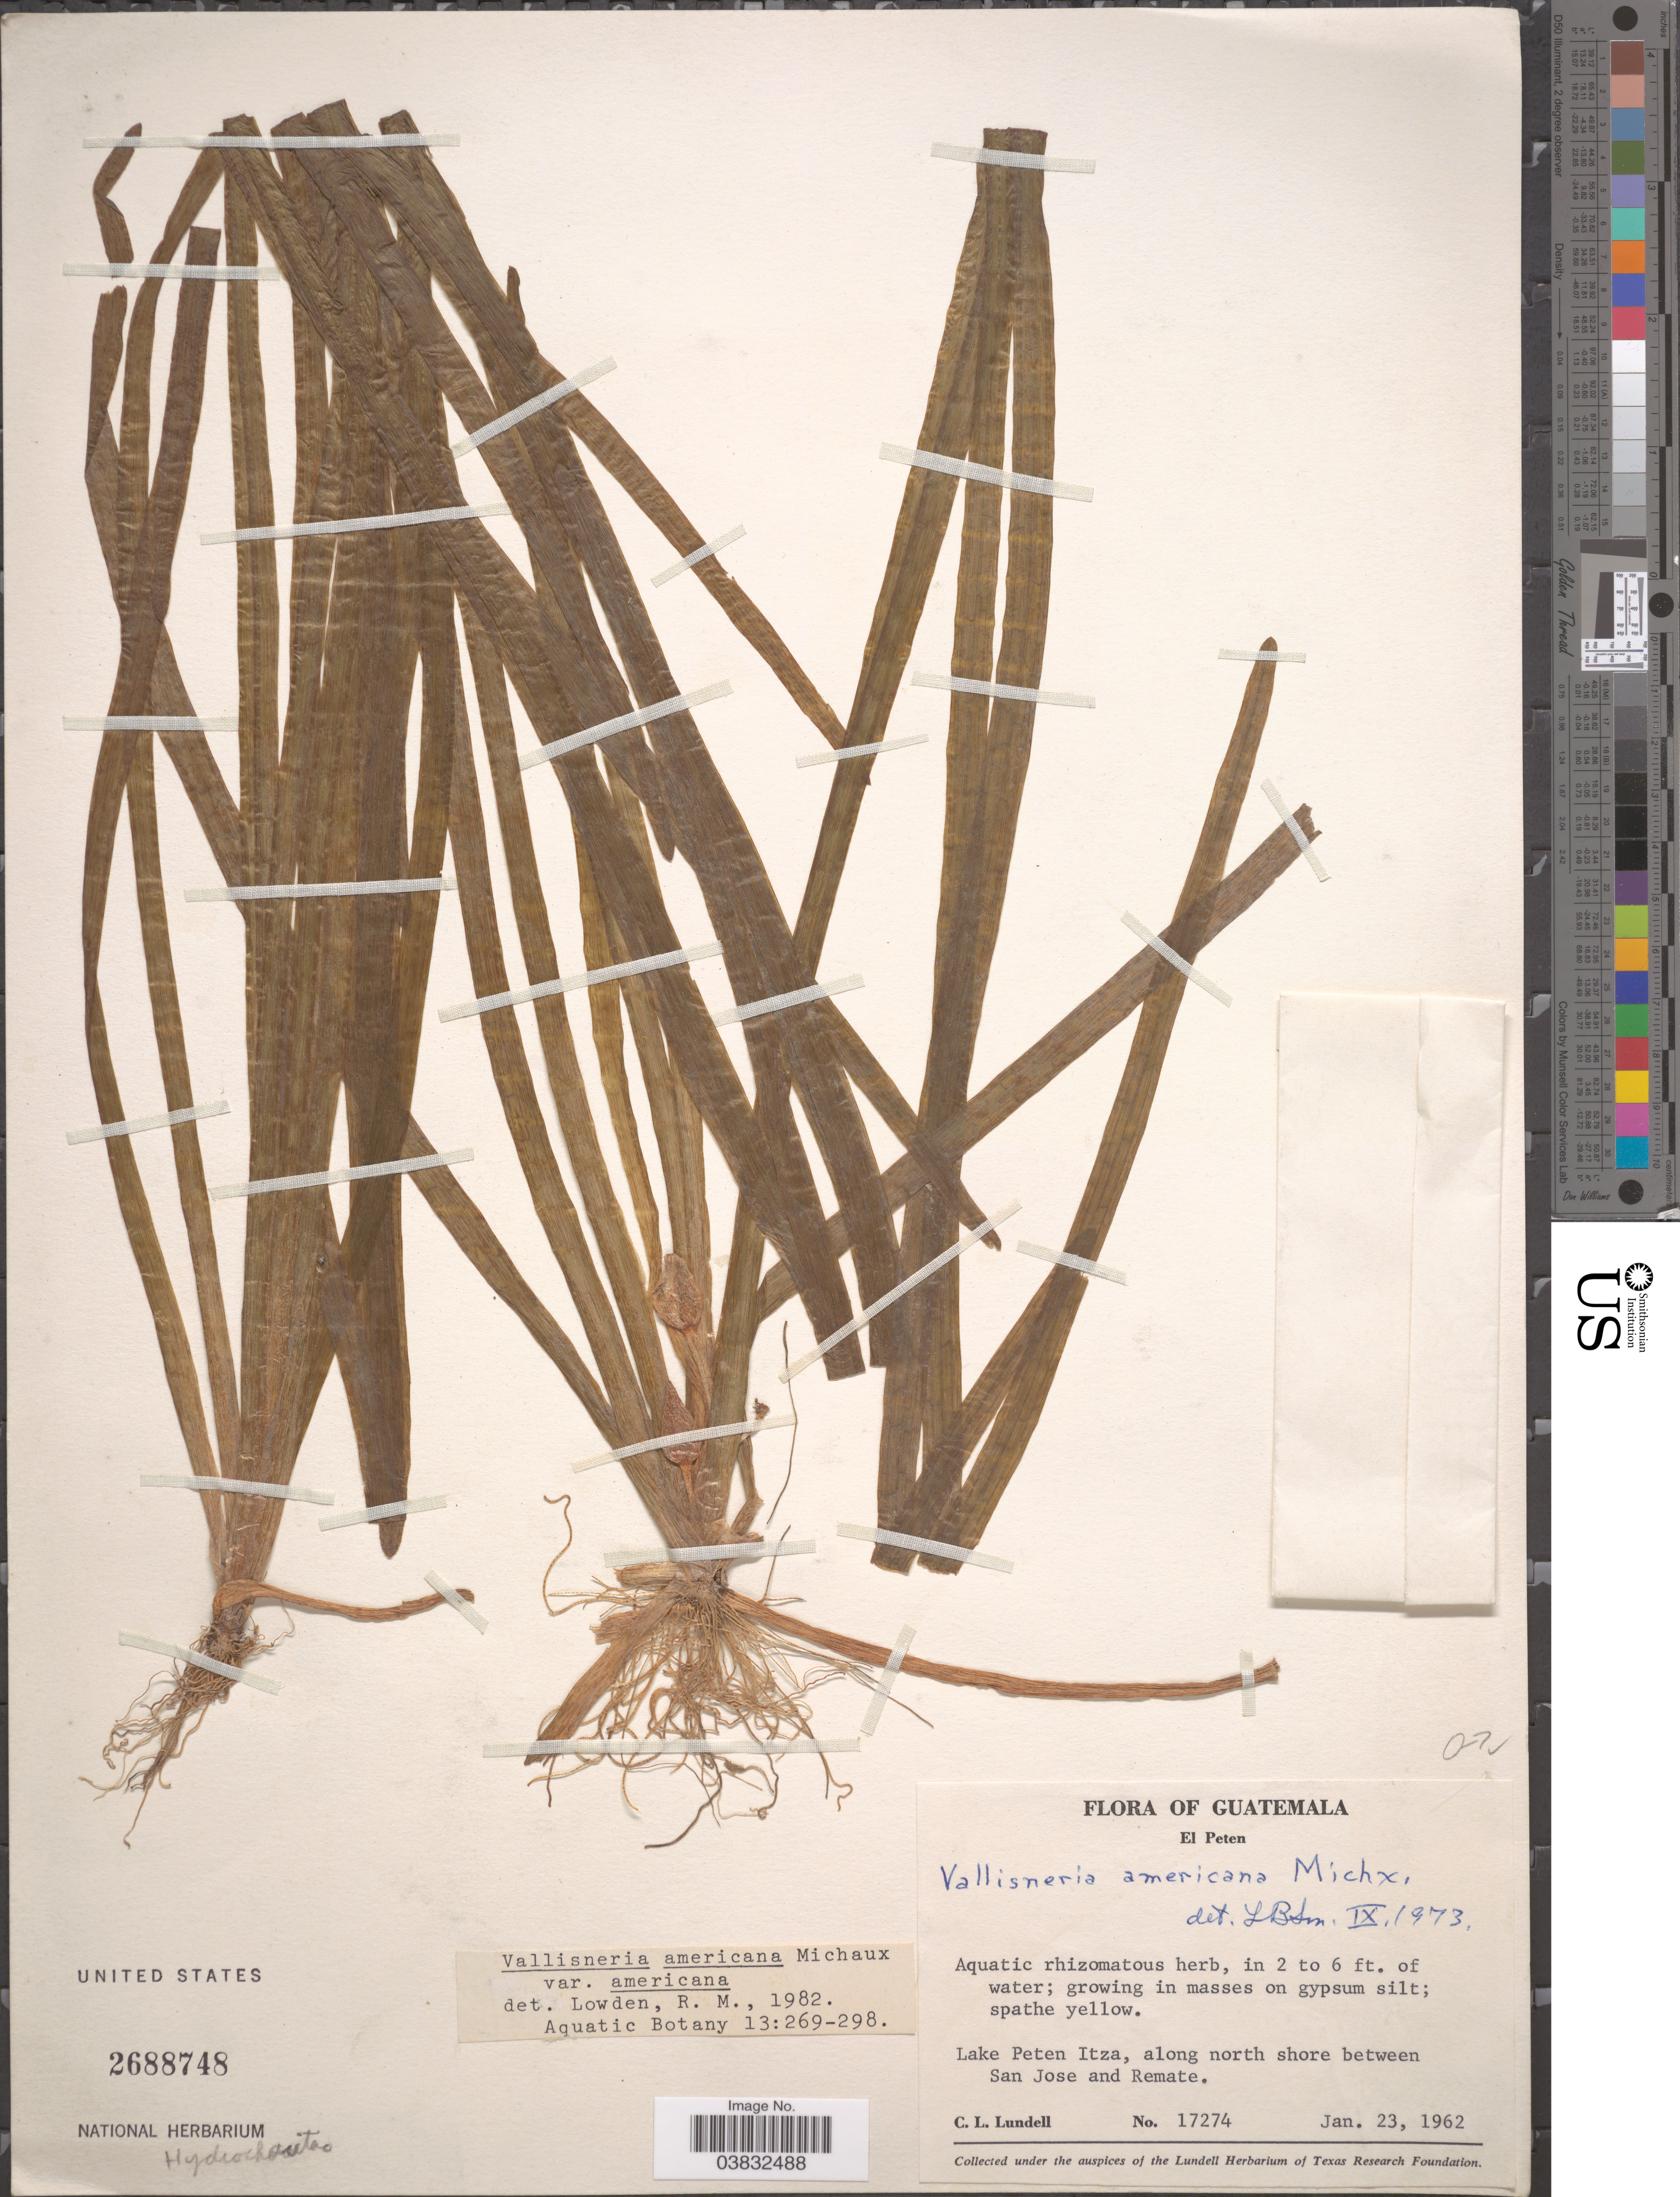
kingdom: Plantae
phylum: Tracheophyta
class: Liliopsida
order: Alismatales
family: Hydrocharitaceae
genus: Vallisneria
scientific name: Vallisneria americana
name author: Michx.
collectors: C. L. Lundell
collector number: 17274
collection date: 1962-01-23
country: Guatemala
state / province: El Peten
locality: Lake Peten Itza, along north shore between San Jose and Remate.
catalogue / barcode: US 2688748